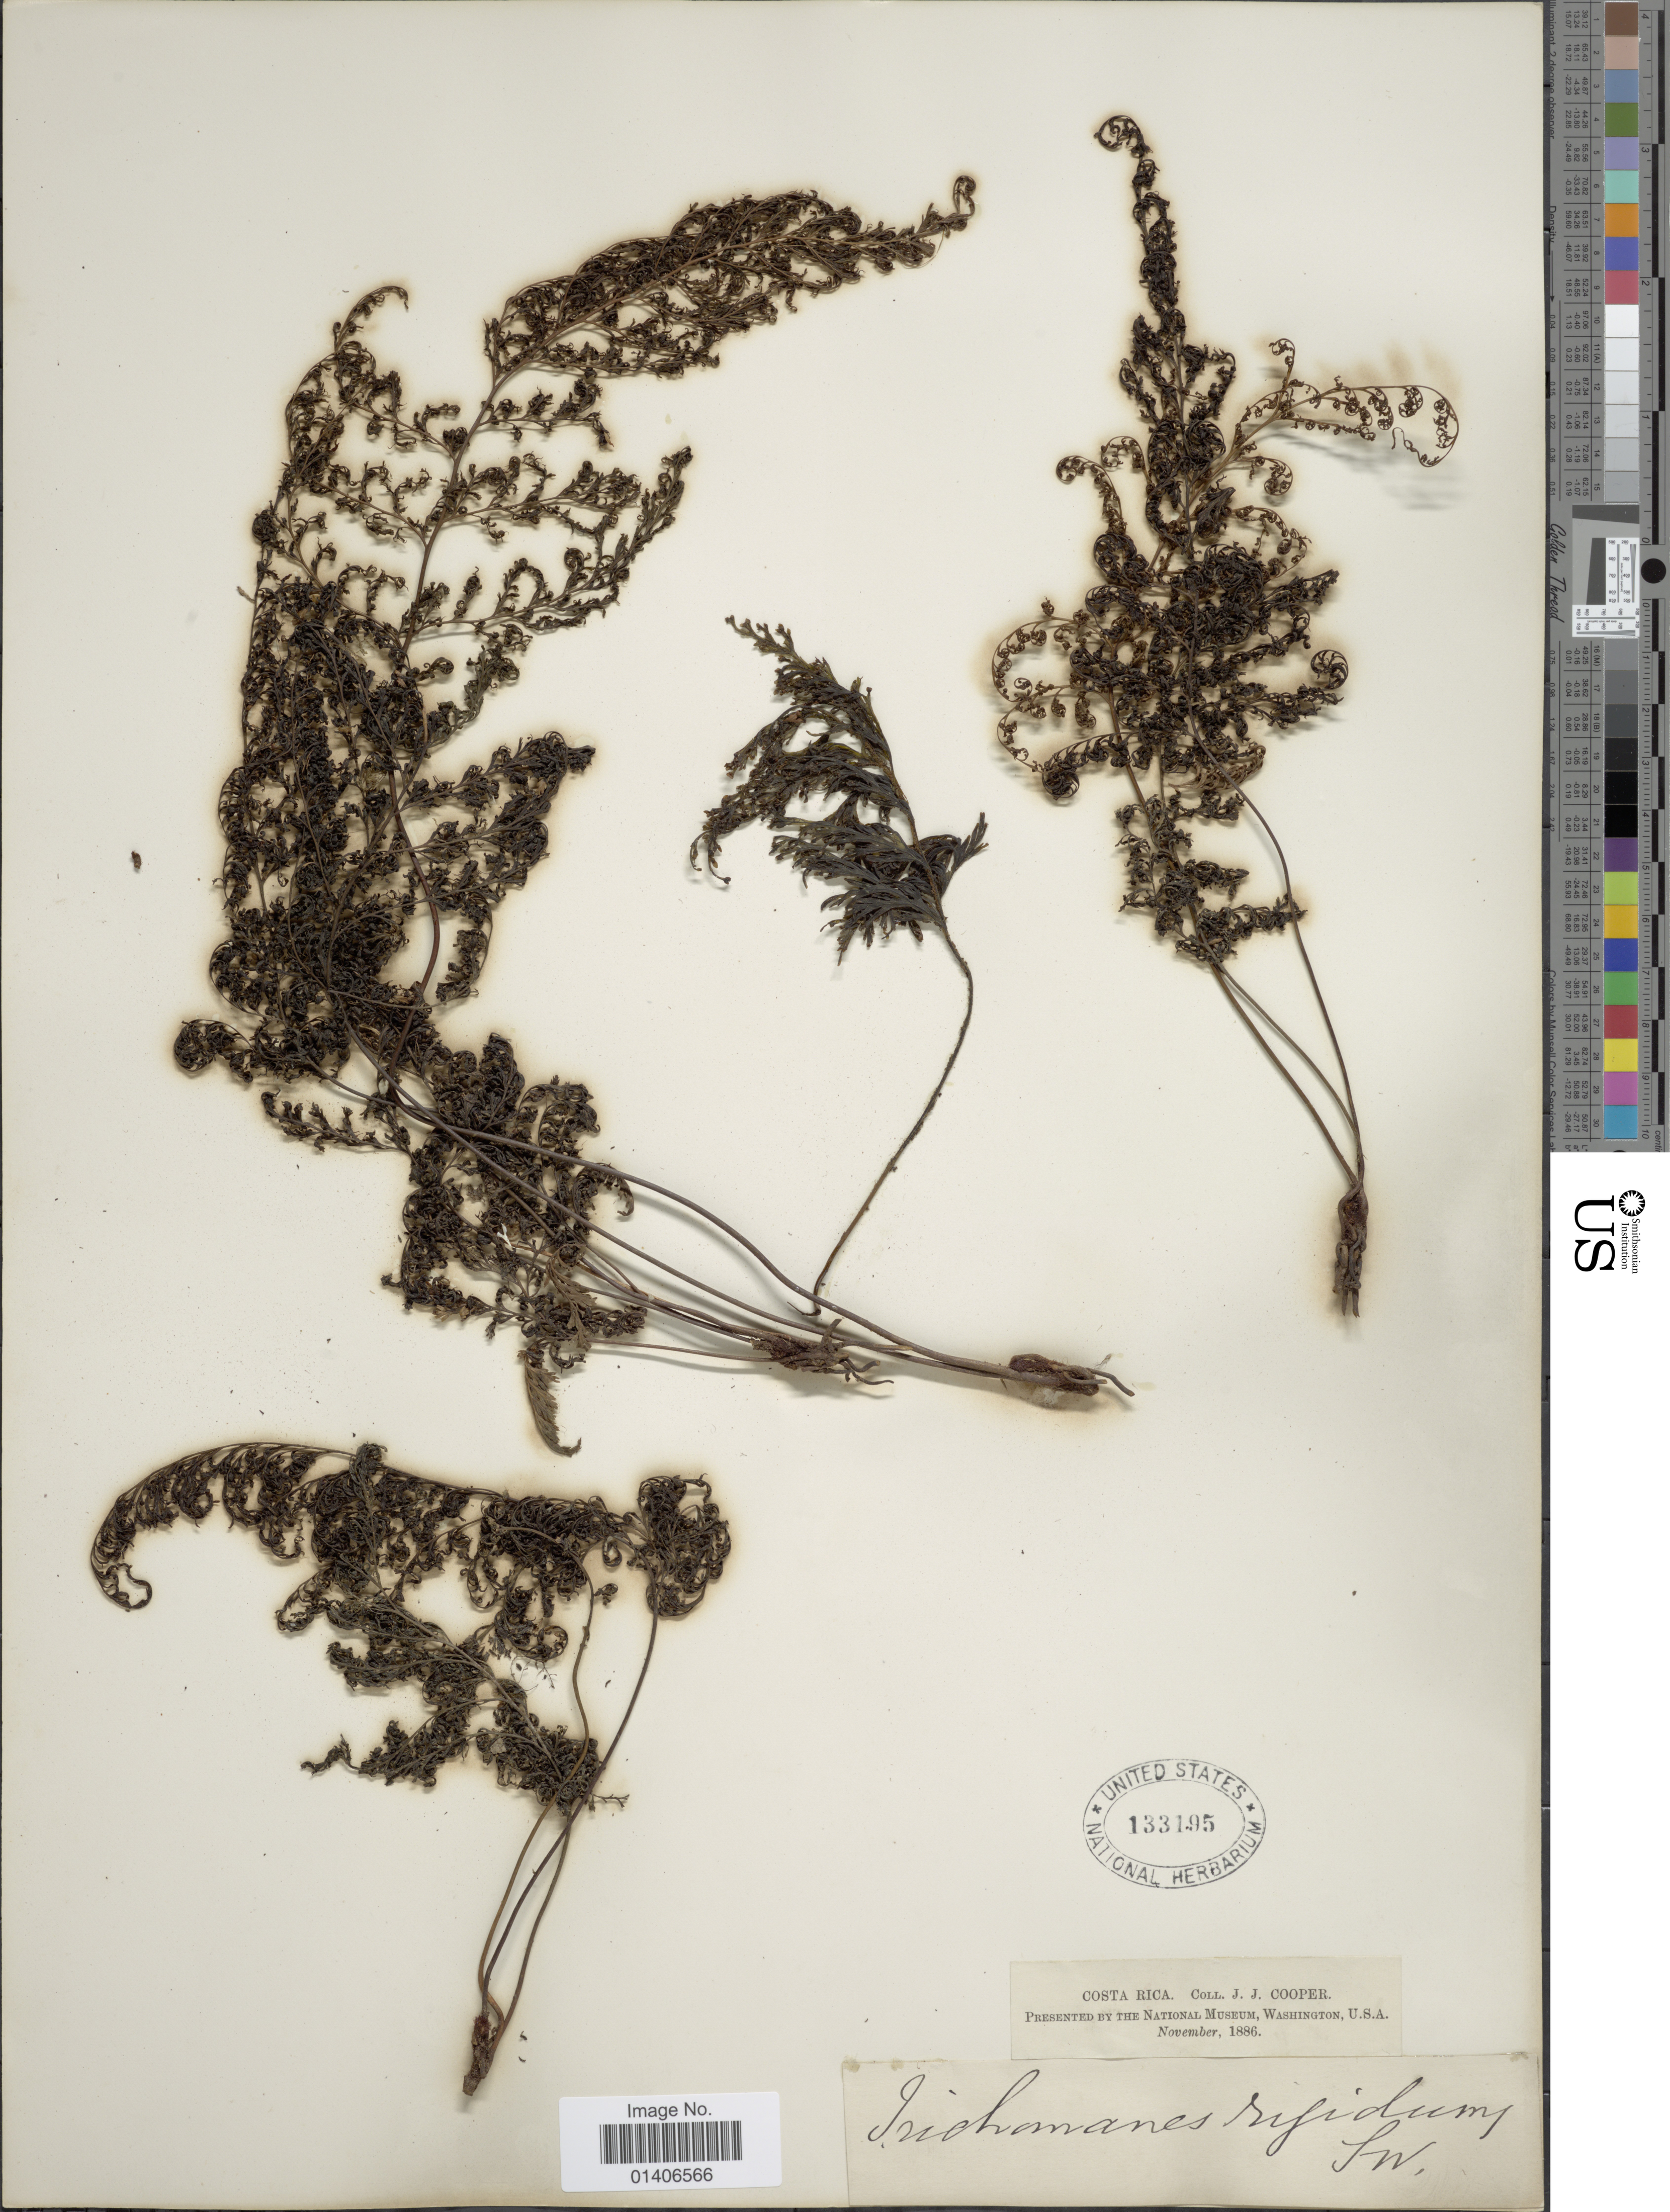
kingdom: Plantae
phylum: Tracheophyta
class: Polypodiopsida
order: Hymenophyllales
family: Hymenophyllaceae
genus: Abrodictyum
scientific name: Abrodictyum rigidum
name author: (Sw.) Ebihara & Dubuisson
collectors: J. J. Cooper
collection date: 1886-11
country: Costa Rica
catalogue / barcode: US 133195